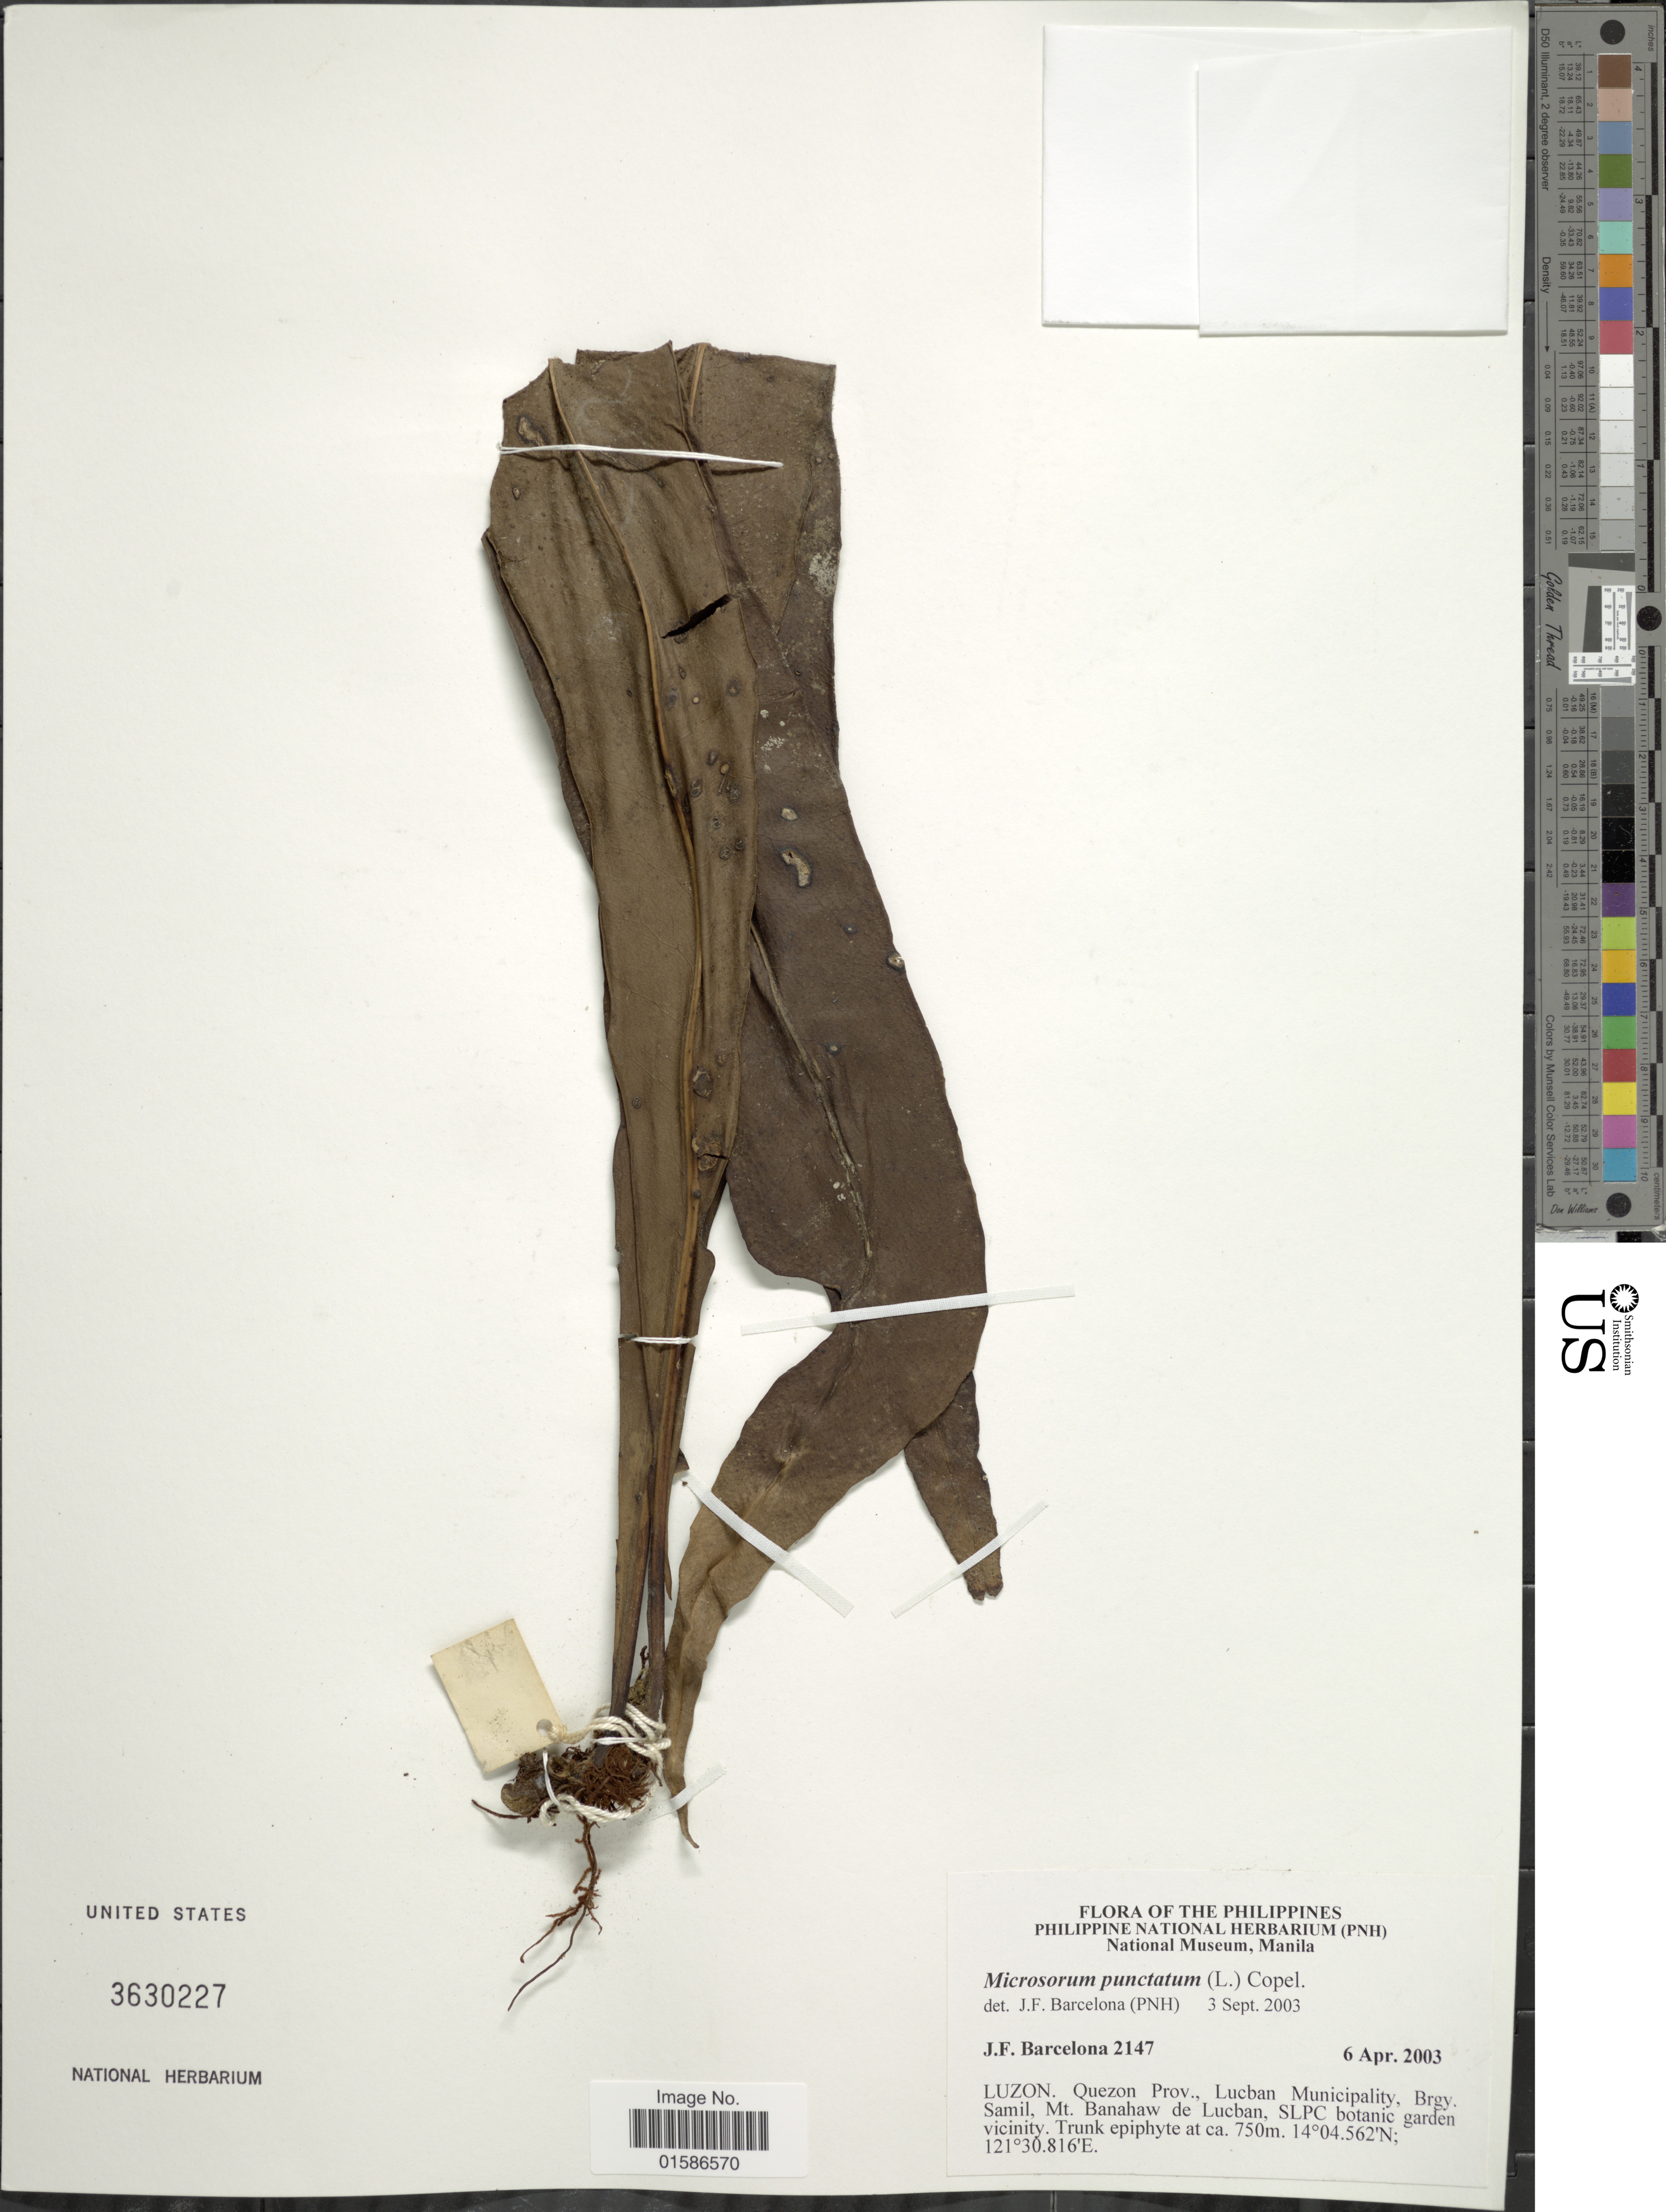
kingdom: Plantae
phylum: Tracheophyta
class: Polypodiopsida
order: Polypodiales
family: Polypodiaceae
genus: Microsorum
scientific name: Microsorum punctatum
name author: (L.) Copel.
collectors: J. F. Barcelona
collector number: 2147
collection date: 2003-04-06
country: Philippines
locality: Luzon. Quezon Prov., Lucban Municipality, Brgy. Samil, Mt Banahaw de Lucban, SLPC botanic garden vicinity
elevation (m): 750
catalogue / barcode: US 3630227